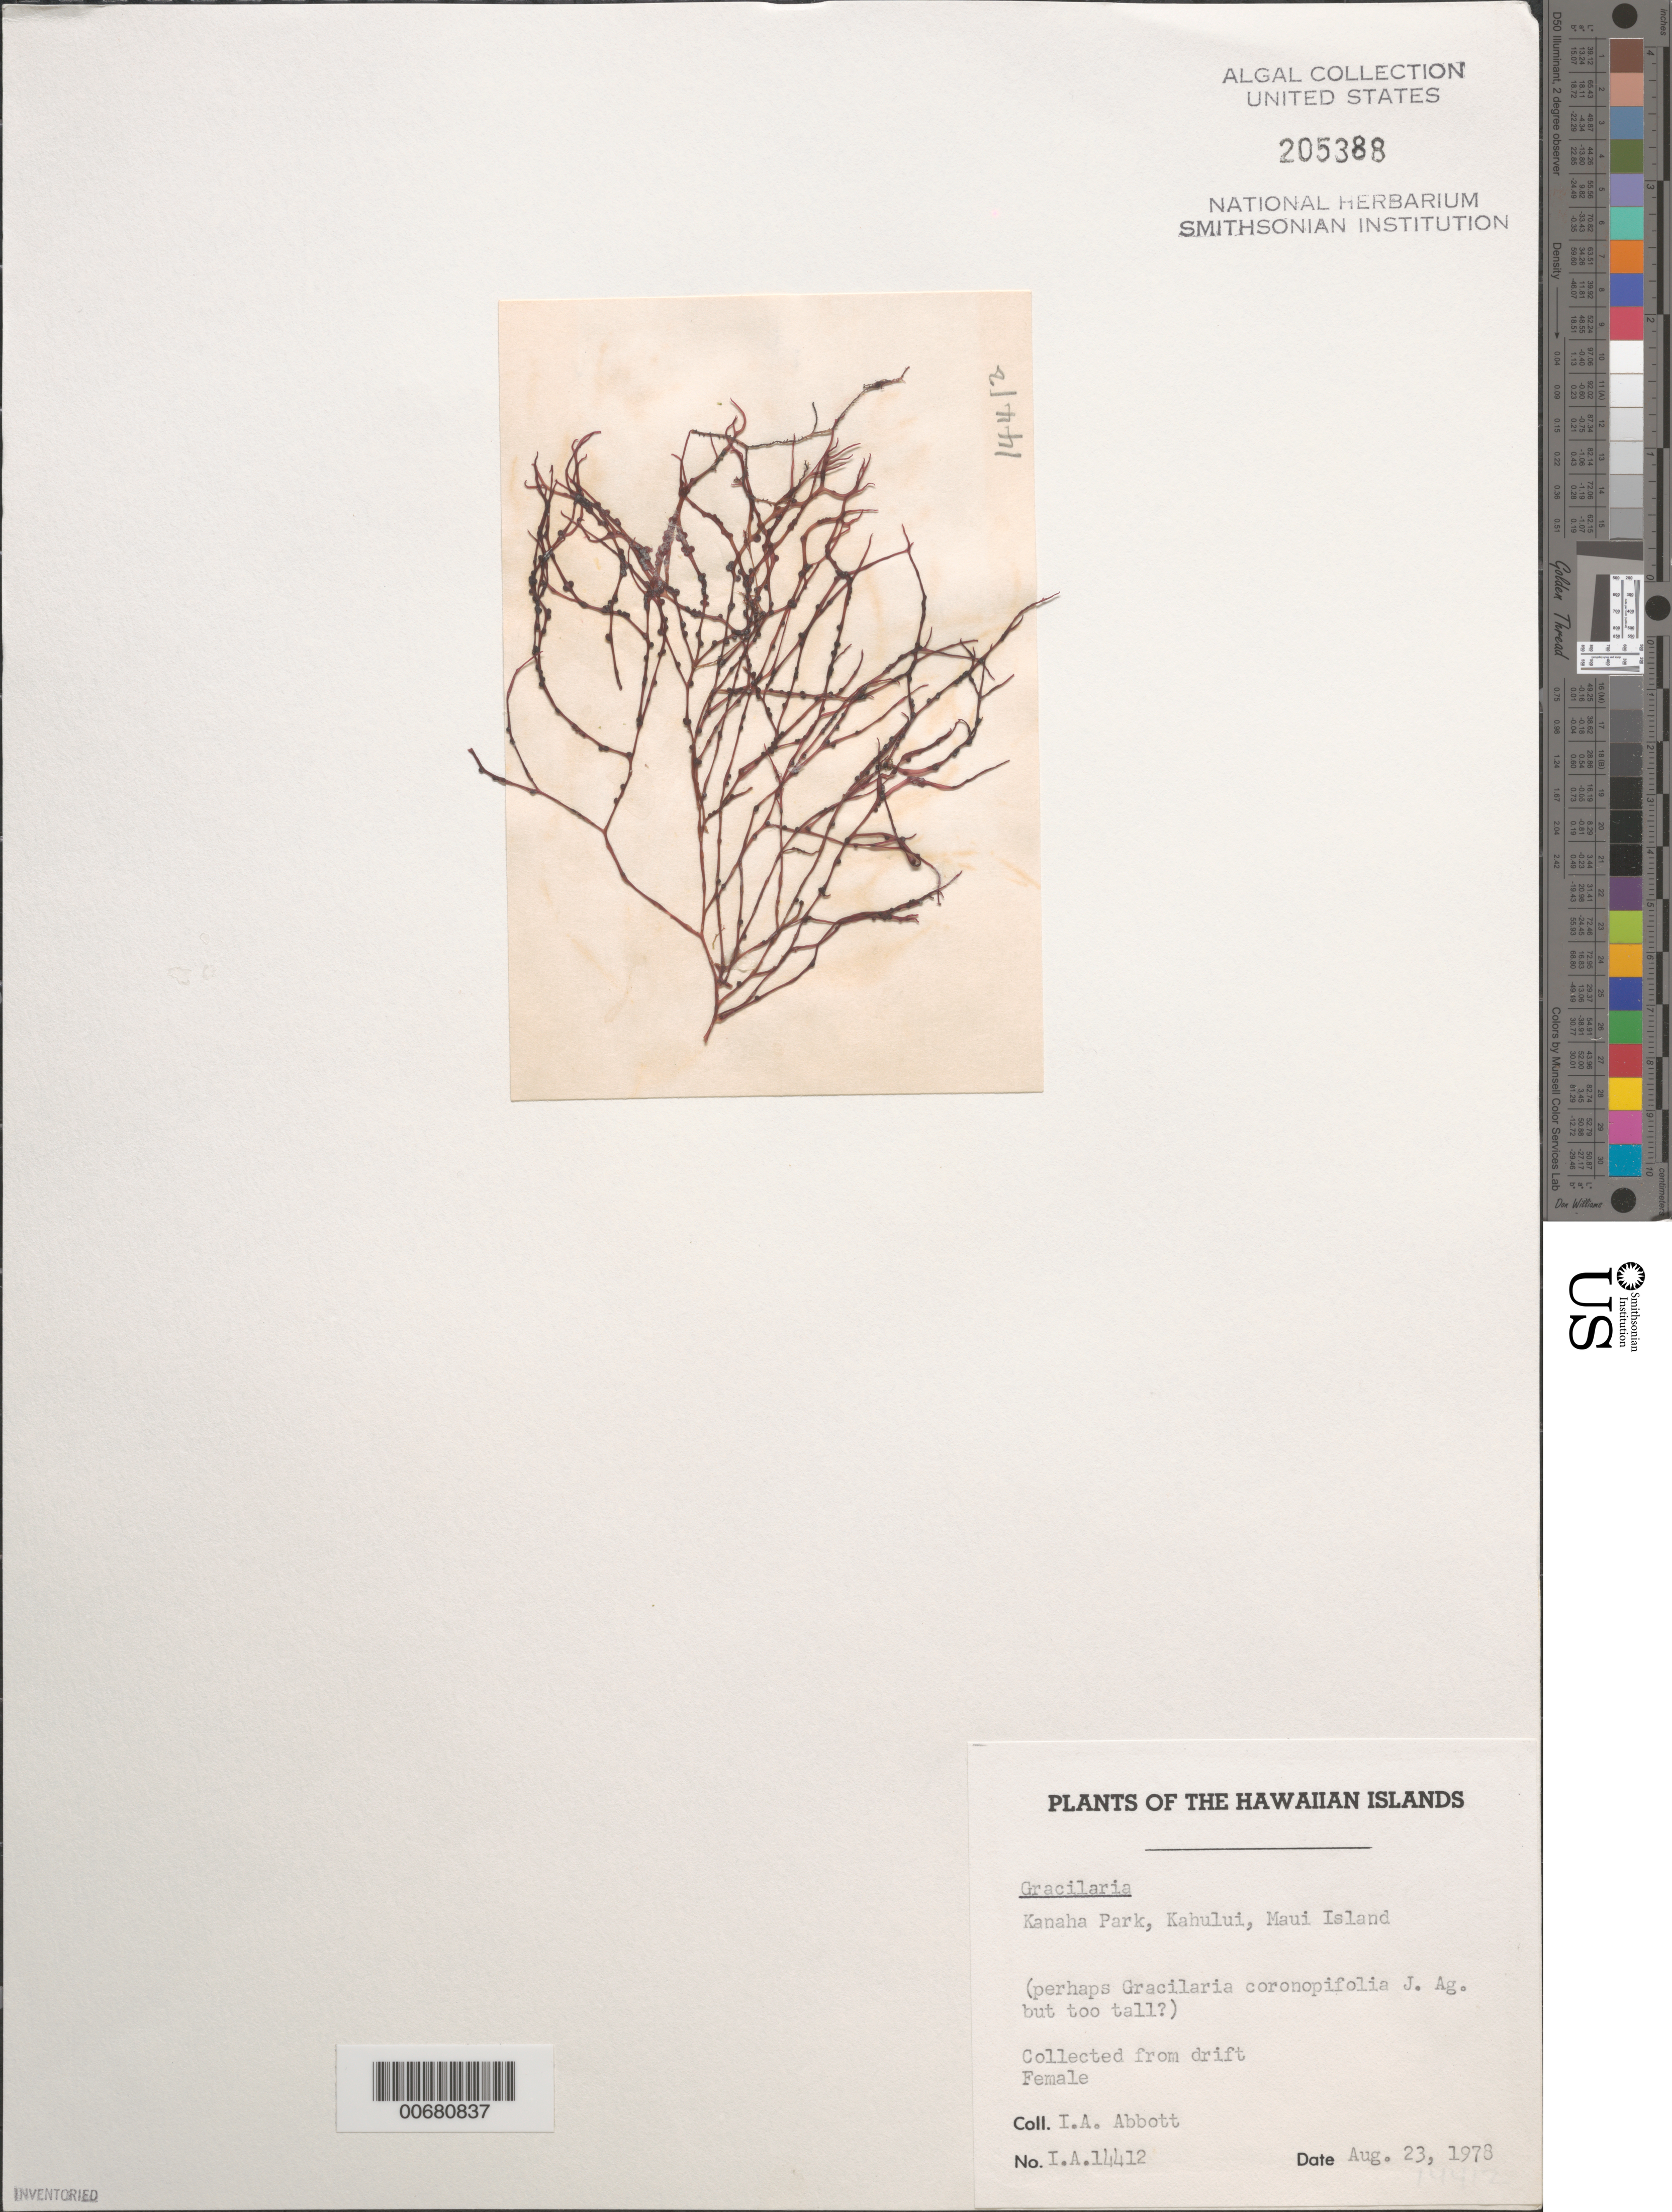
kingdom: Plantae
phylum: Rhodophyta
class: Florideophyceae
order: Gracilariales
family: Gracilariaceae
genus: Gracilaria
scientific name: Gracilaria sp.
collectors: I. A. Abbott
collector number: IAA 14412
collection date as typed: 23 Aug 1978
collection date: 1978-08-23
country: United States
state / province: Hawaii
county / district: Maui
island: Maui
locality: Kahana Park, Kahului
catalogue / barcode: US 205388